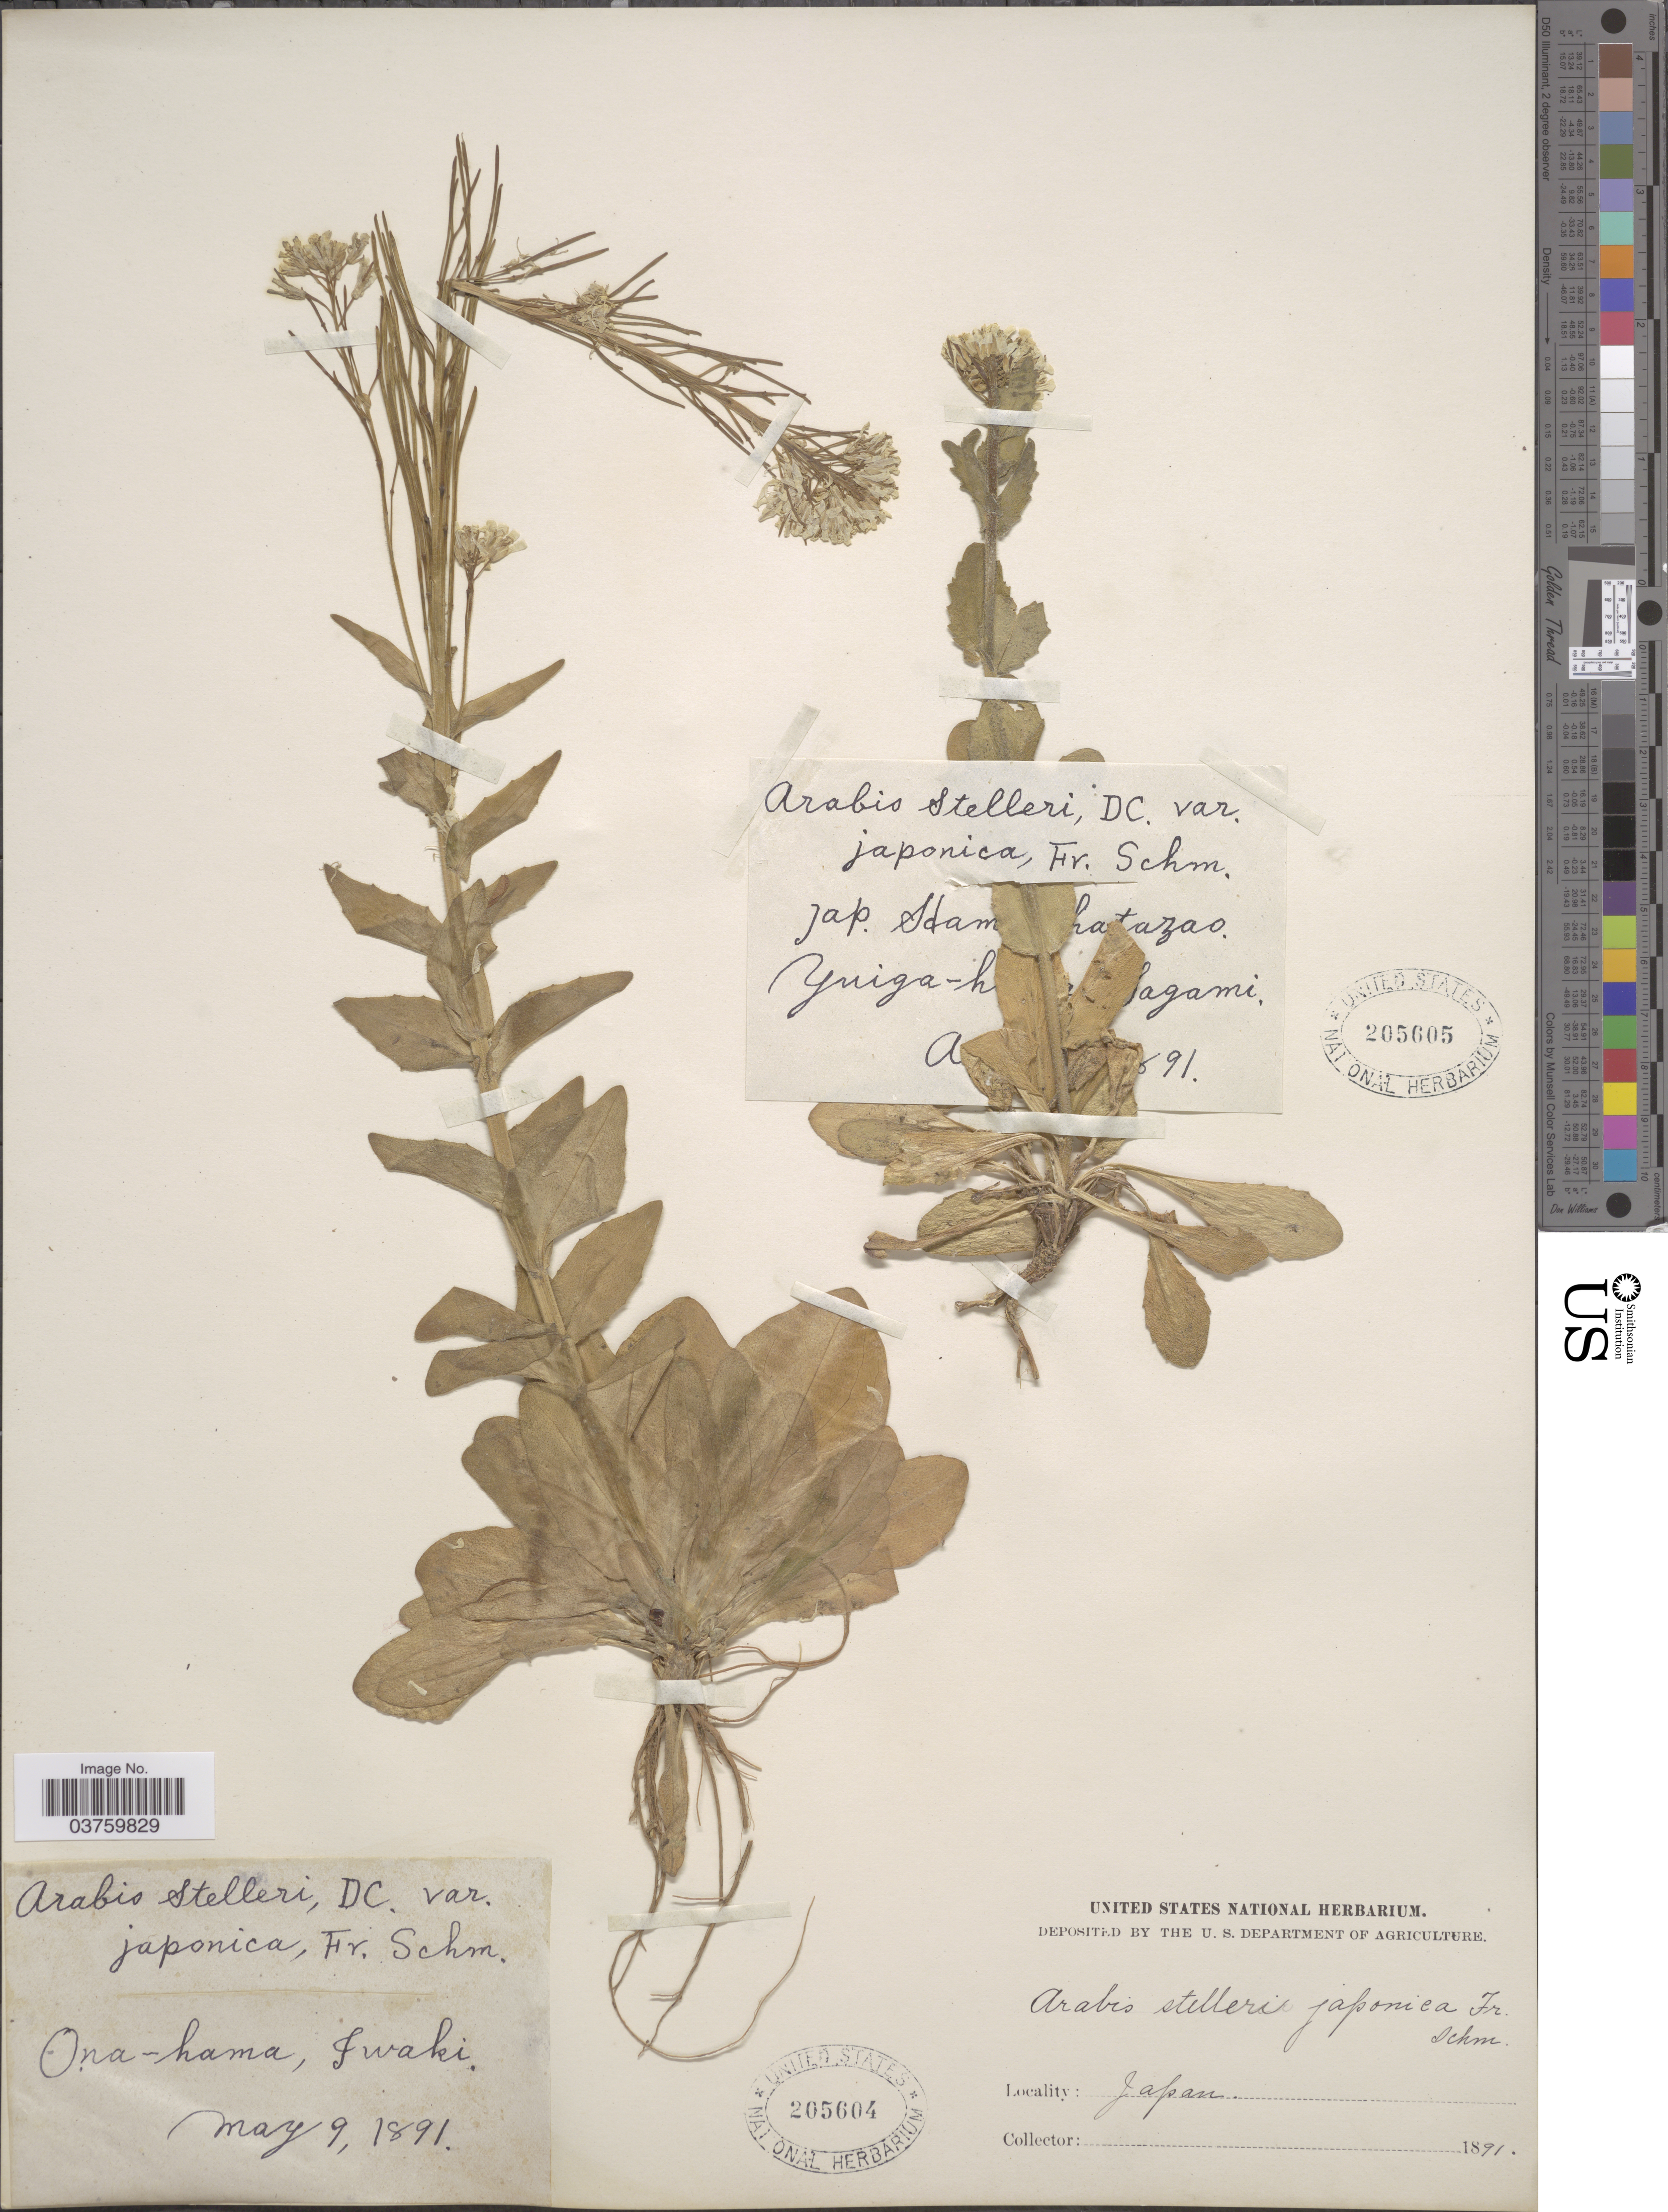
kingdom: Plantae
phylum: Tracheophyta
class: Magnoliopsida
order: Brassicales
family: Brassicaceae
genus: Arabis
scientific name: Arabis stelleri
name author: DC.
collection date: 1891-04-27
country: Japan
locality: Yuiga-hama, Sagami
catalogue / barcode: US 205605-2